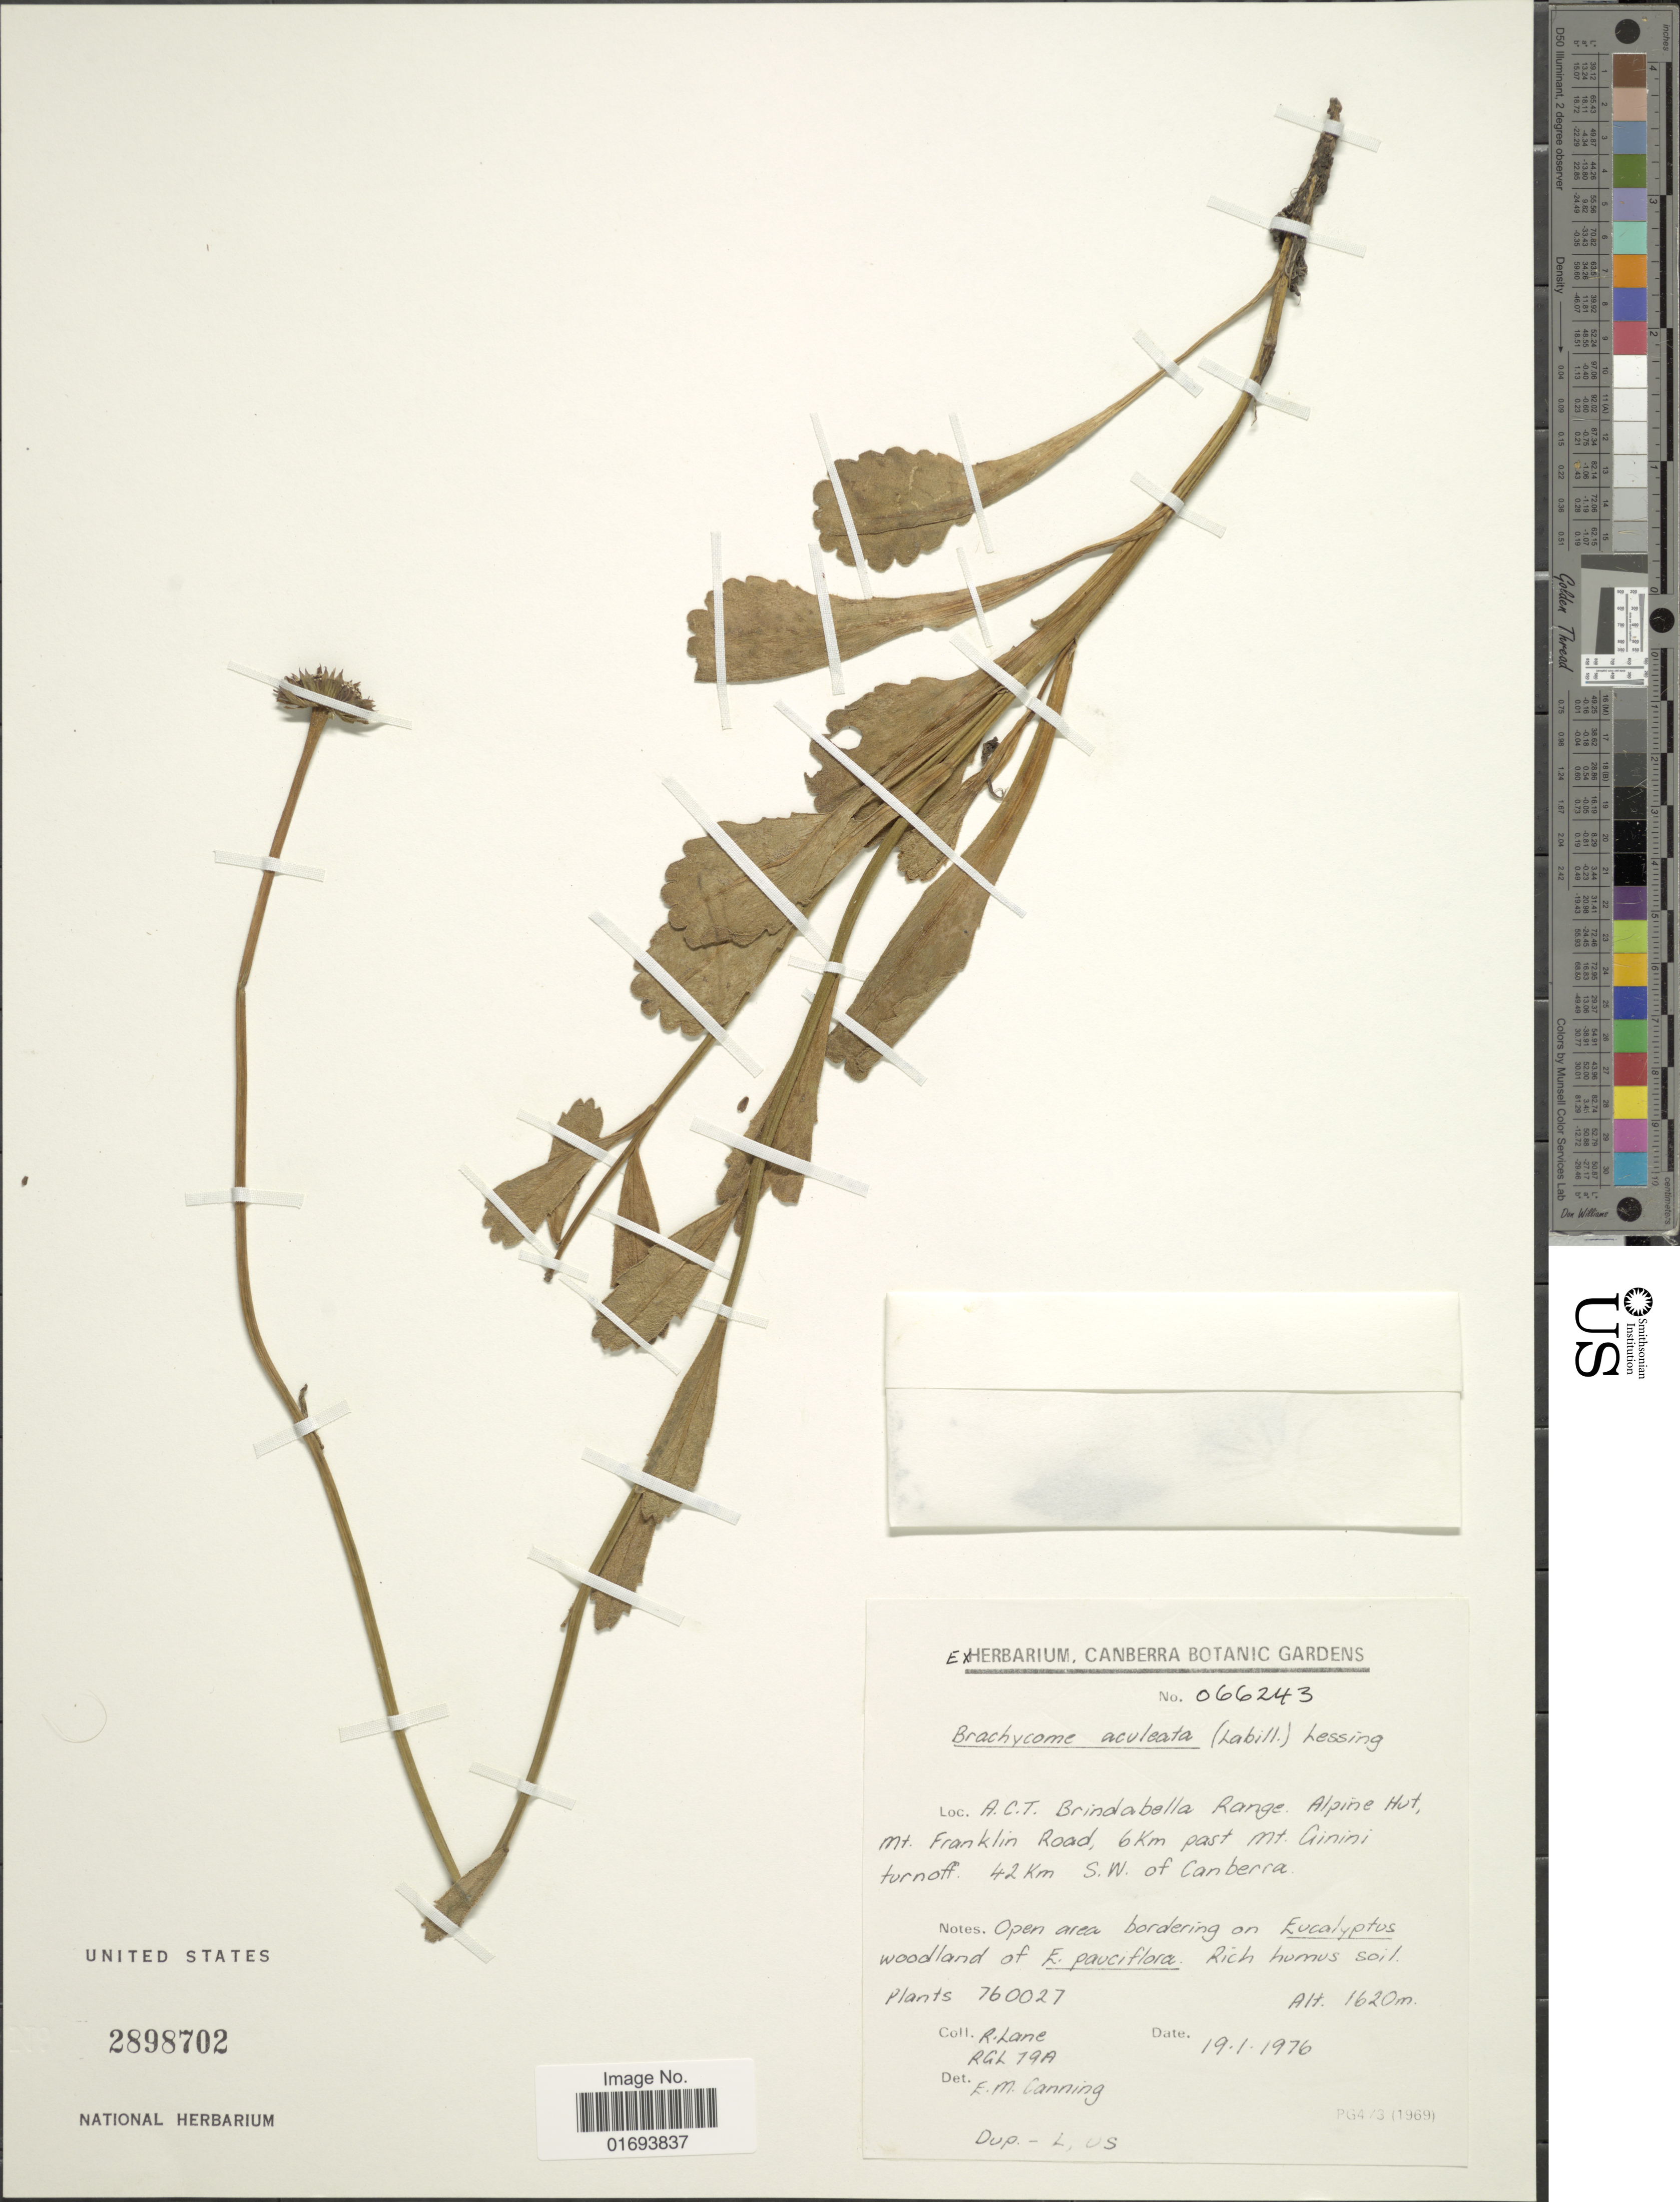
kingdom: Plantae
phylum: Tracheophyta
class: Magnoliopsida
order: Asterales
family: Asteraceae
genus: Brachyscome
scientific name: Brachyscome aculeata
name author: (Labill.) Less.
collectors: R. Lane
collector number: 066243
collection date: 1976-01-19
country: Australia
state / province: New South Wales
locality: A.C.T. Brindabella Ranges Halfway. between Alpine Hut and Mt. Ginini, Mt. Franklin Road 43 Km. S. QW. of Canberra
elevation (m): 1620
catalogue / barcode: US 2898702